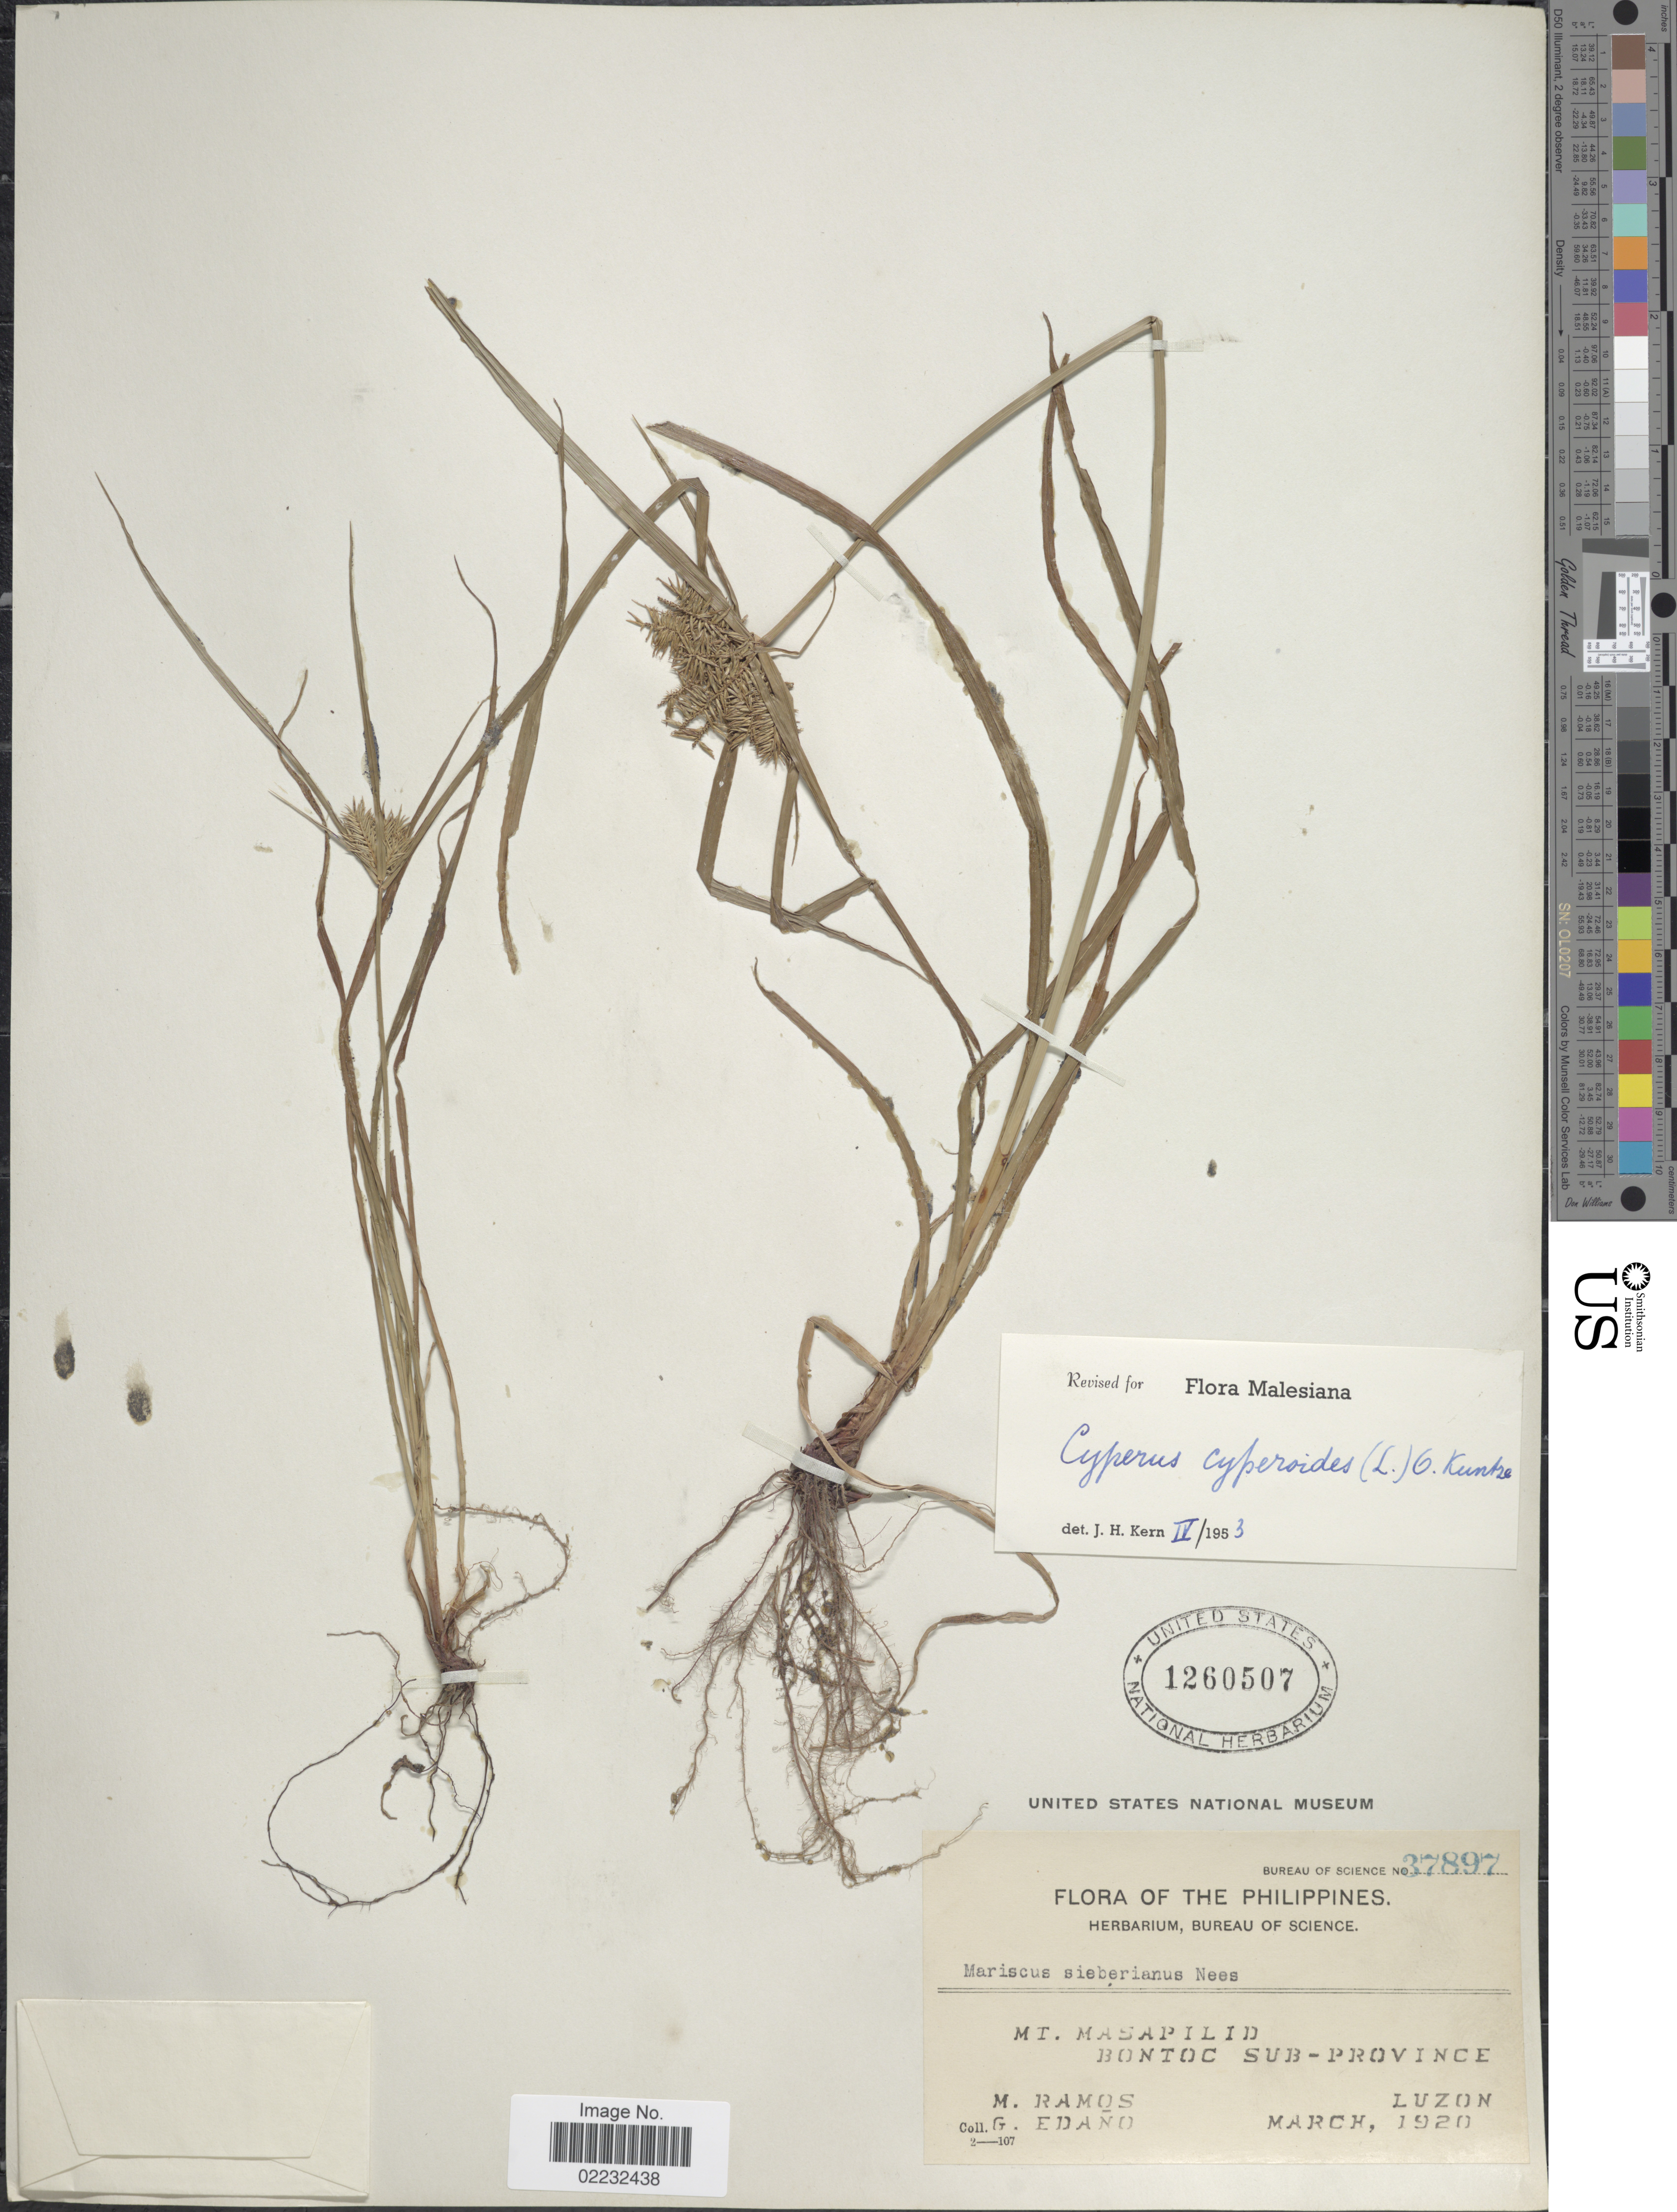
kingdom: Plantae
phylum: Tracheophyta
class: Liliopsida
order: Poales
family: Cyperaceae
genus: Cyperus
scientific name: Cyperus cyperoides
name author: (L.) Kuntze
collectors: M. Ramos & G. Edaño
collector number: Bureau of Science 37897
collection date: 1920-03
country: Philippines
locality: Mt. Masapilid. Bontoc Sub-Province, Luzon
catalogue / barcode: US 1260507